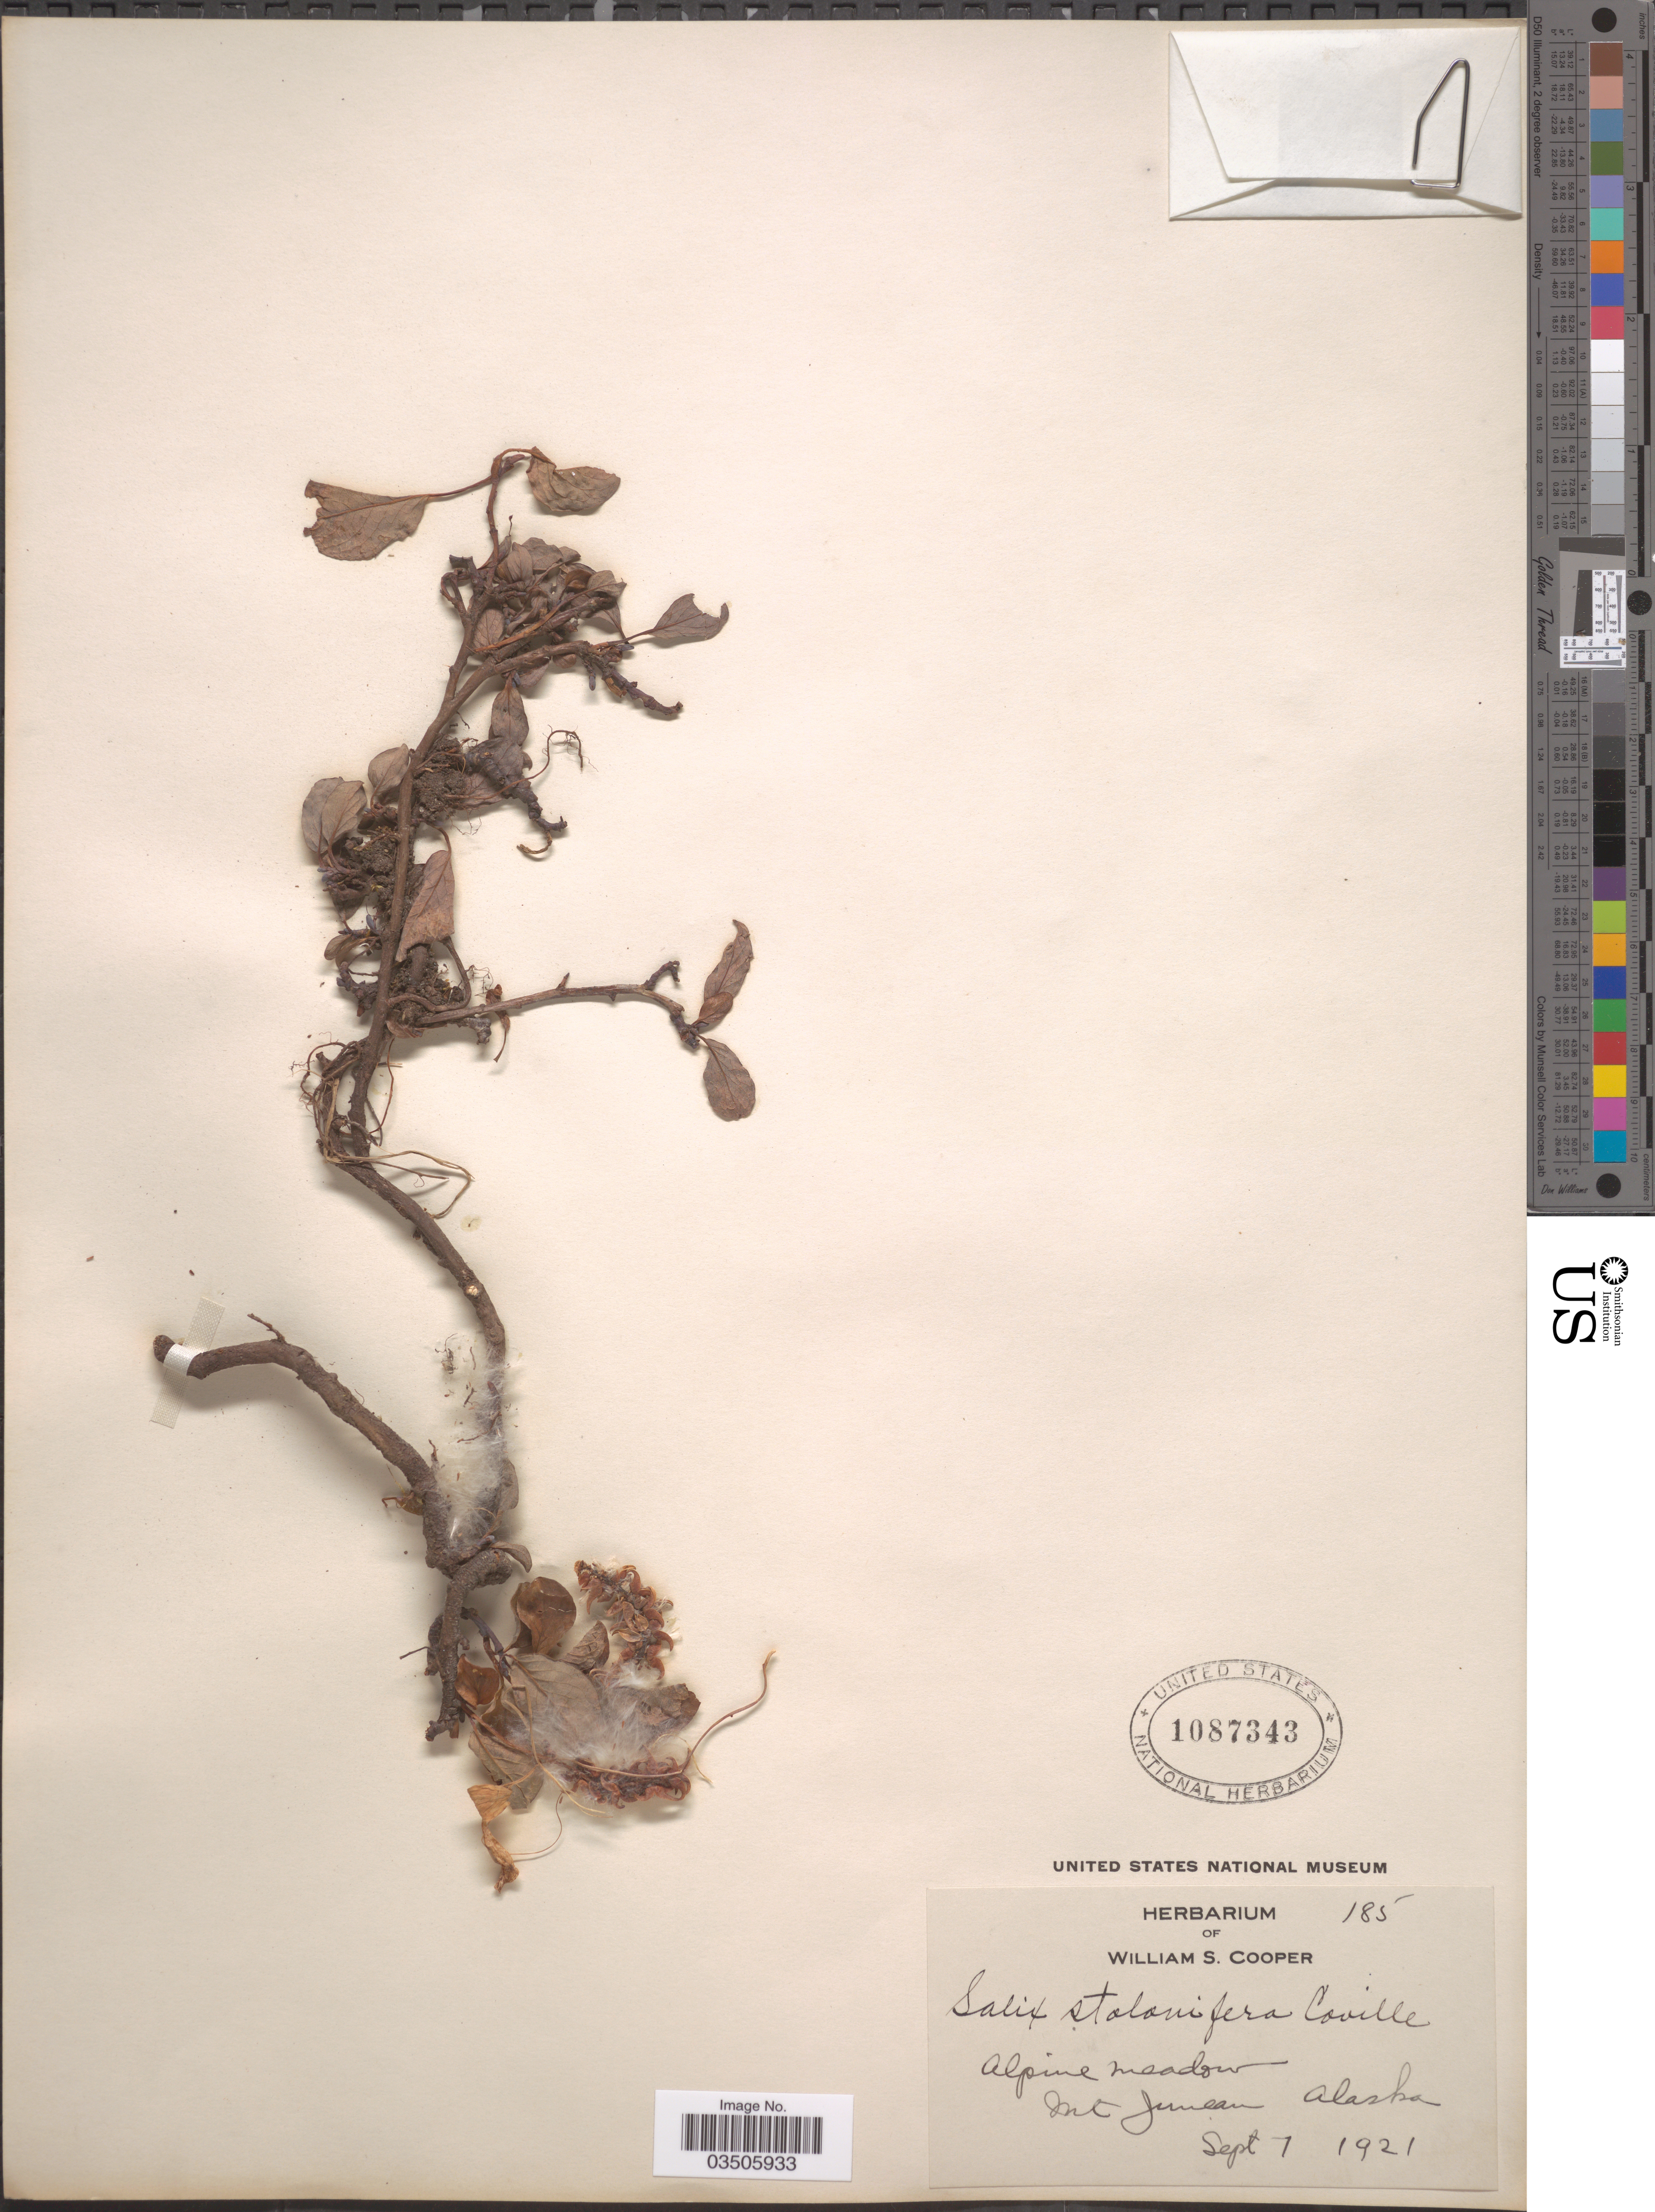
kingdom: Plantae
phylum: Tracheophyta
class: Magnoliopsida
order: Malpighiales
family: Salicaceae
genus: Salix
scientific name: Salix stolonifera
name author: Coville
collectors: ex Herb. William S. Cooper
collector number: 185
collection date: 1921-09-07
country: United States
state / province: Alaska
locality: Alpine meadow. Mt. Juneau.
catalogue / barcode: US 1087343